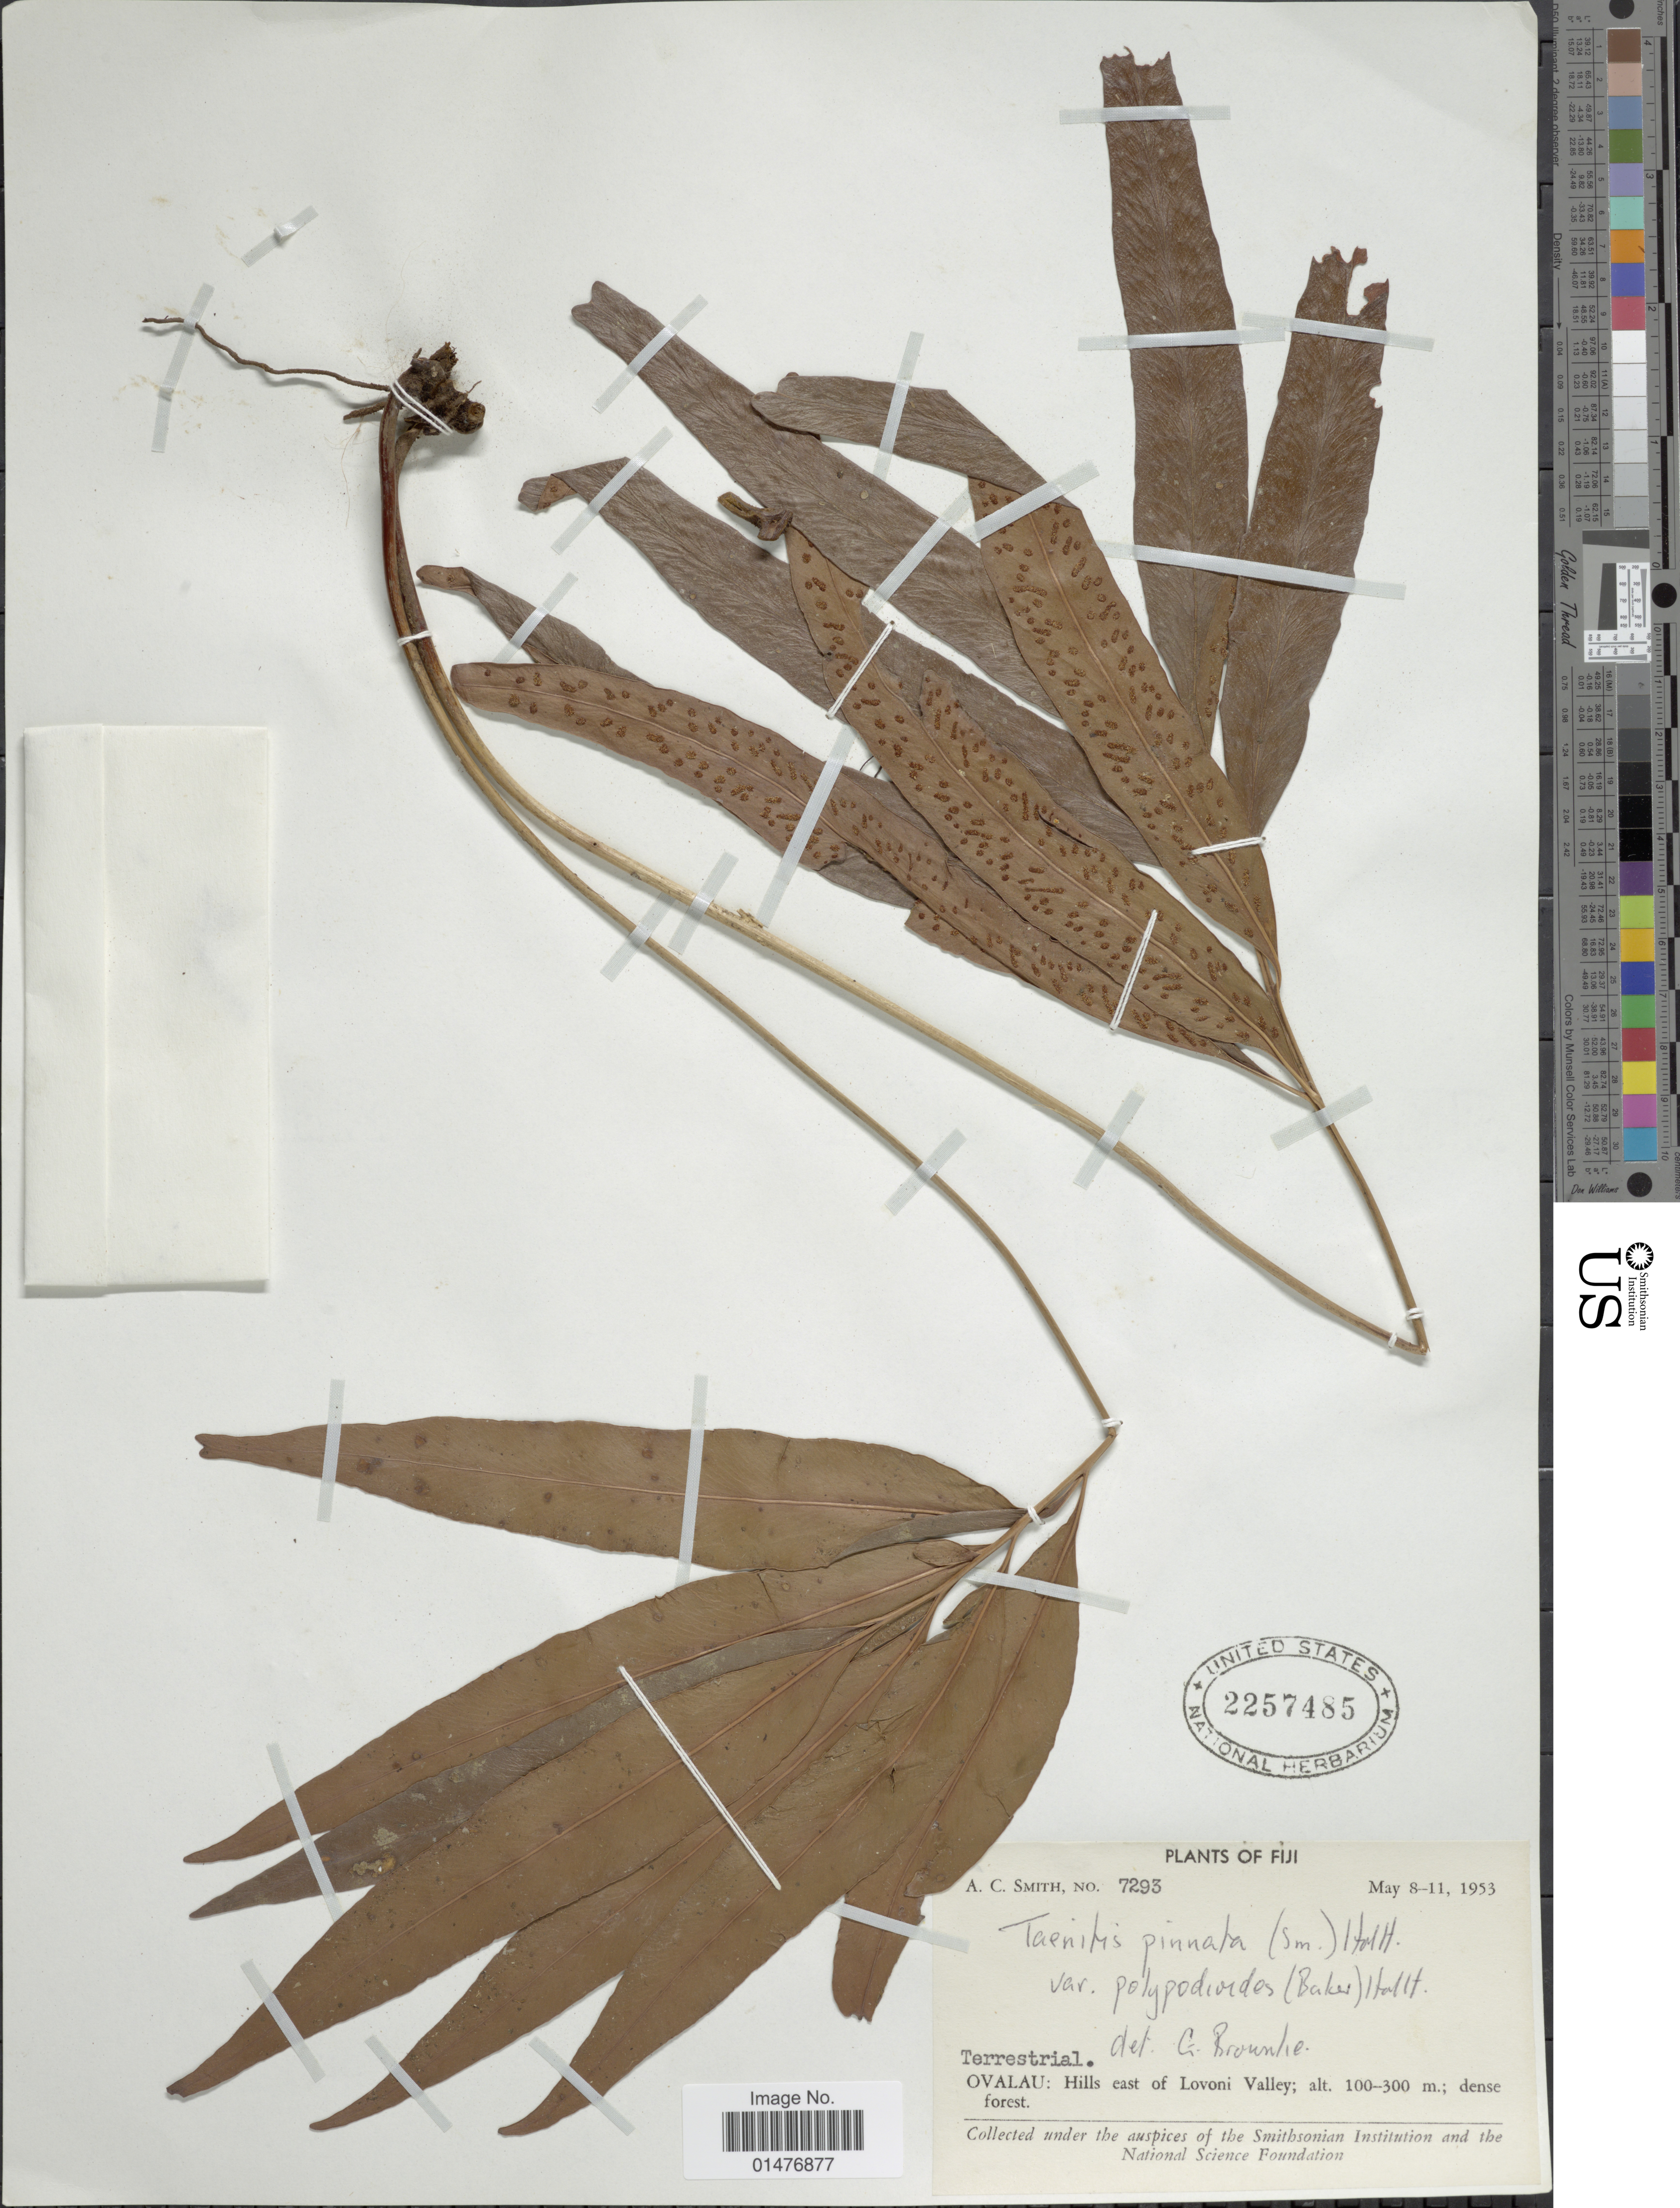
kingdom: Plantae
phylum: Tracheophyta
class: Polypodiopsida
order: Polypodiales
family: Pteridaceae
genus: Taenitis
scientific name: Taenitis pinnata var. polypodioides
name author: (Baker) Holttum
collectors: A. C. Smith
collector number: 7293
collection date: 1953-05-08/1953-05-11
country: Fiji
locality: OVALAU: Hills east of Lovoni Valley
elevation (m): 100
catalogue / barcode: US 2257485